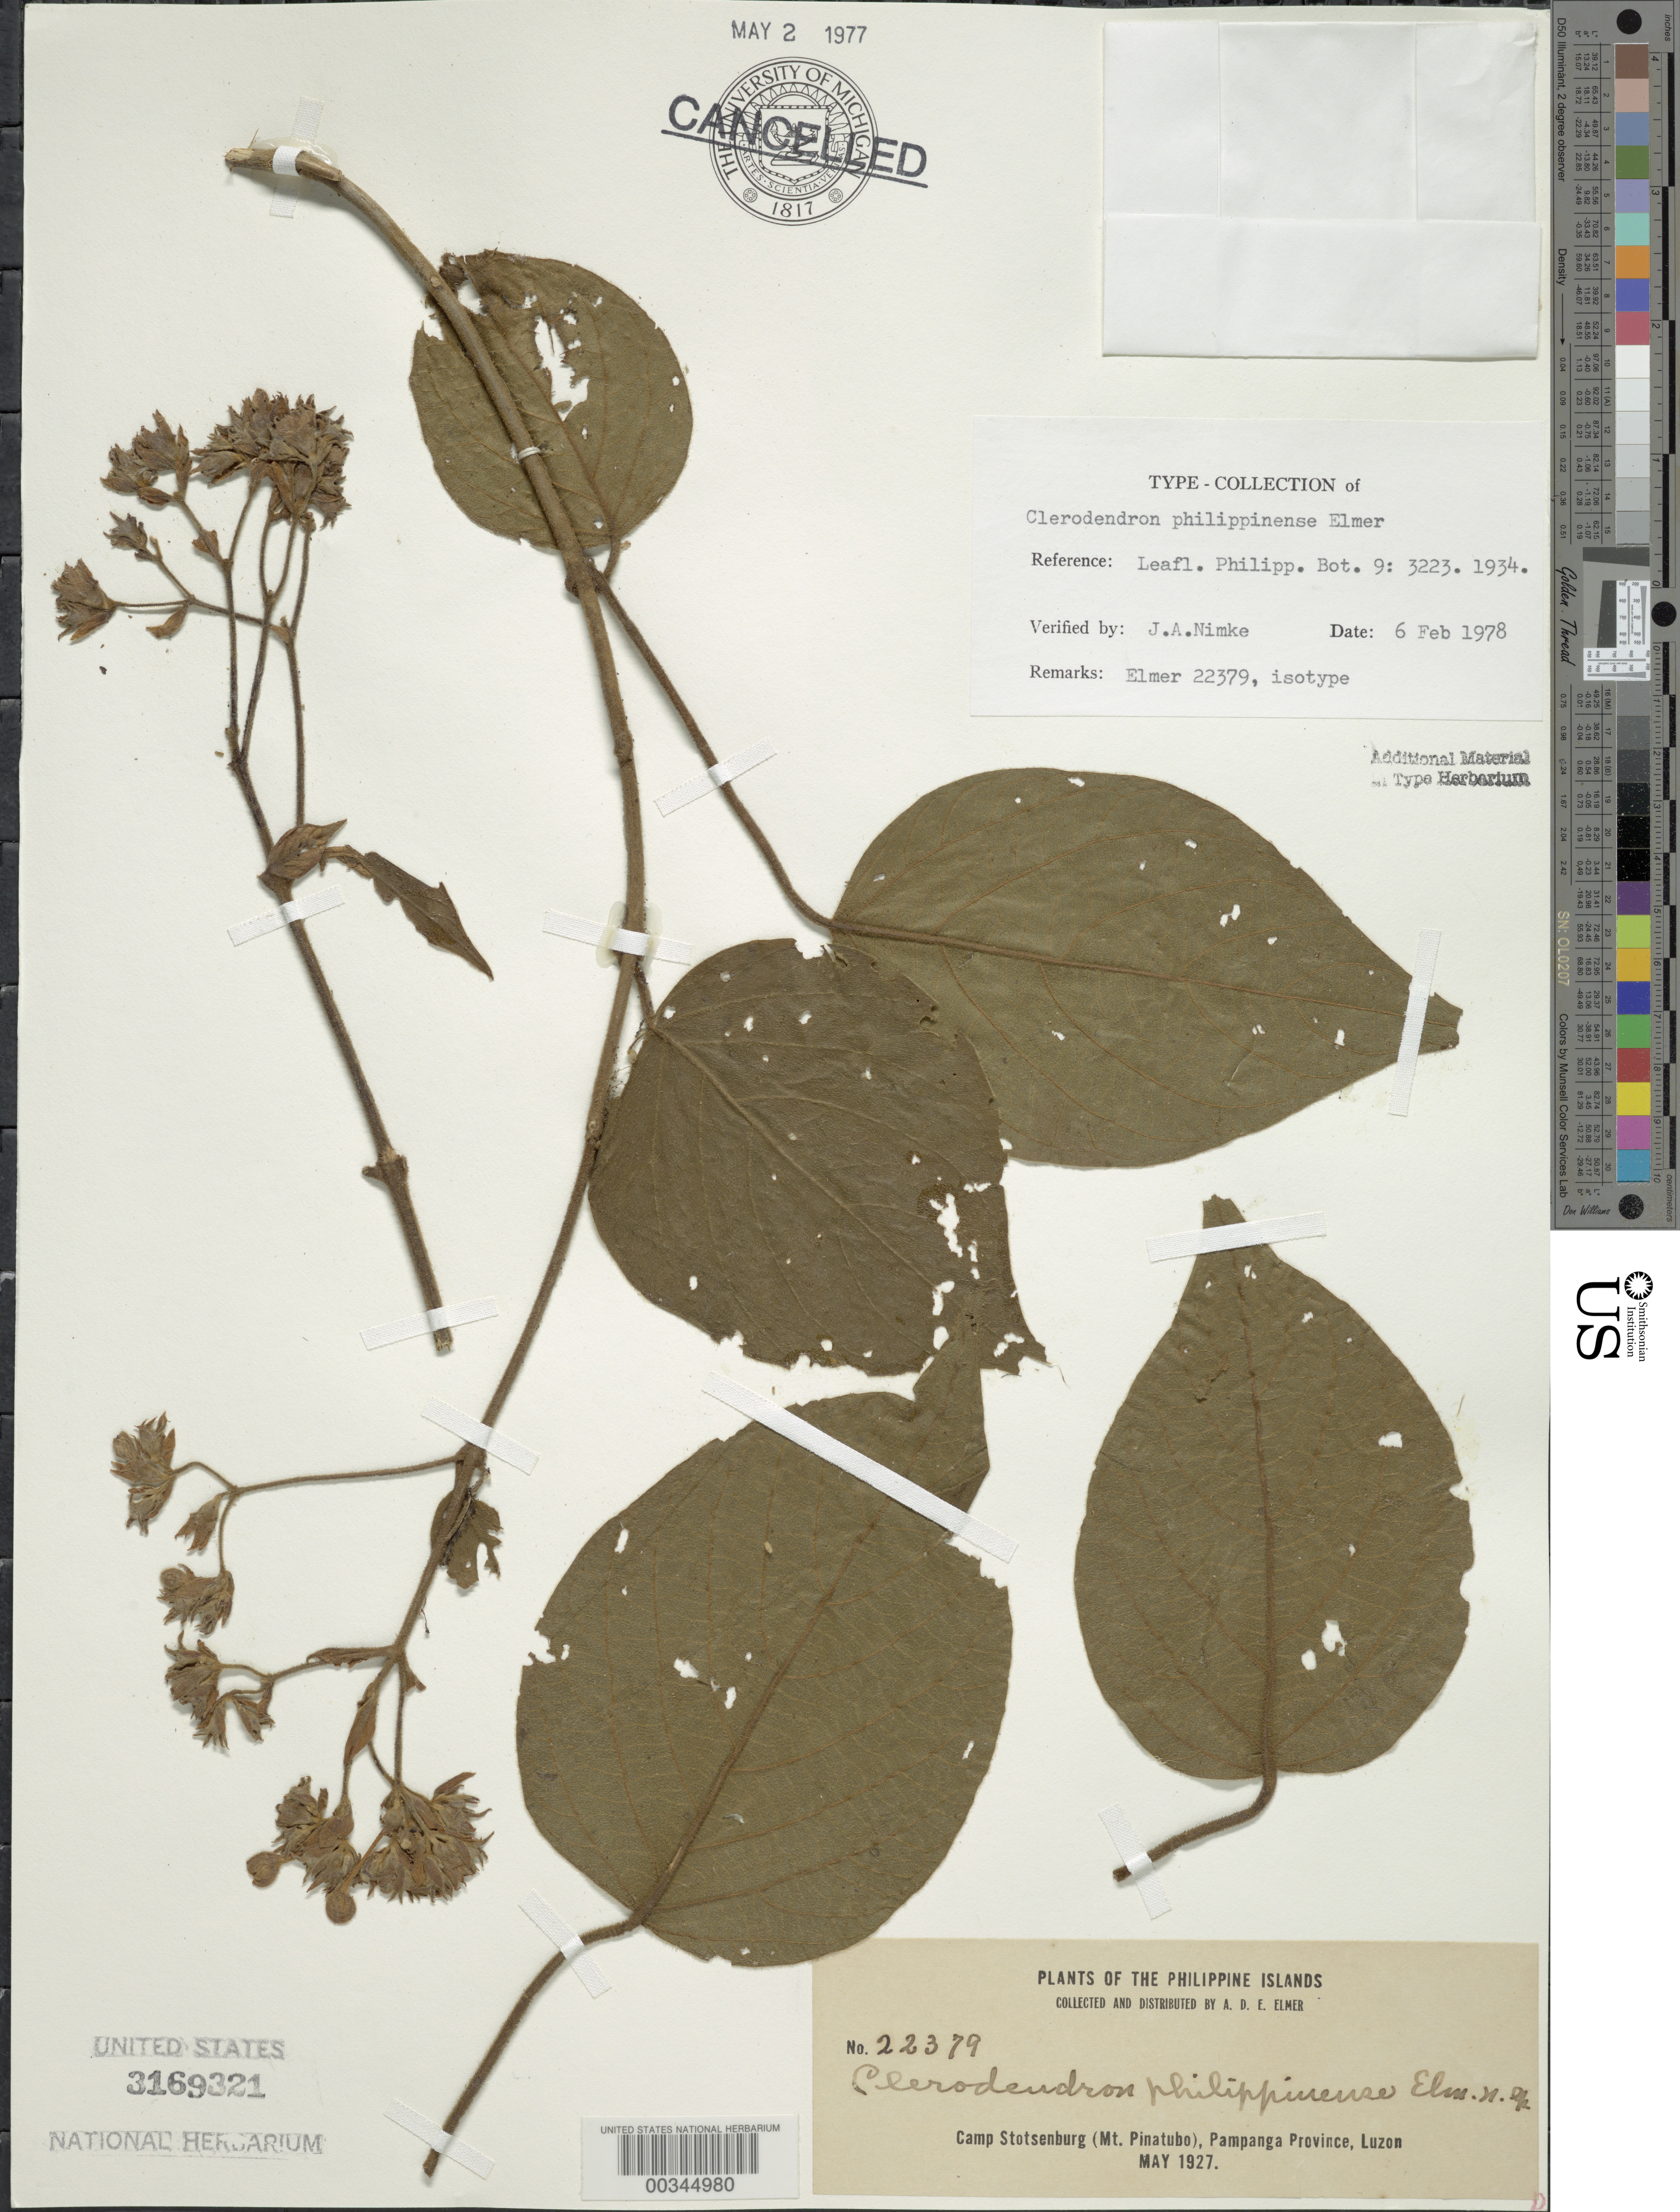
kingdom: Plantae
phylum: Tracheophyta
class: Magnoliopsida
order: Lamiales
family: Lamiaceae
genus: Clerodendrum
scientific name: Clerodendrum philippinense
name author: Elmer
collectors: A. D. E. Elmer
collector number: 22379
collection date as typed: May 1927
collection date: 1927-05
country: Philippines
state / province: Central Luzon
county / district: Pampanga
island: Luzon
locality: Camp stotsenburg, mt. pinatubo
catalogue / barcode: US 3169321